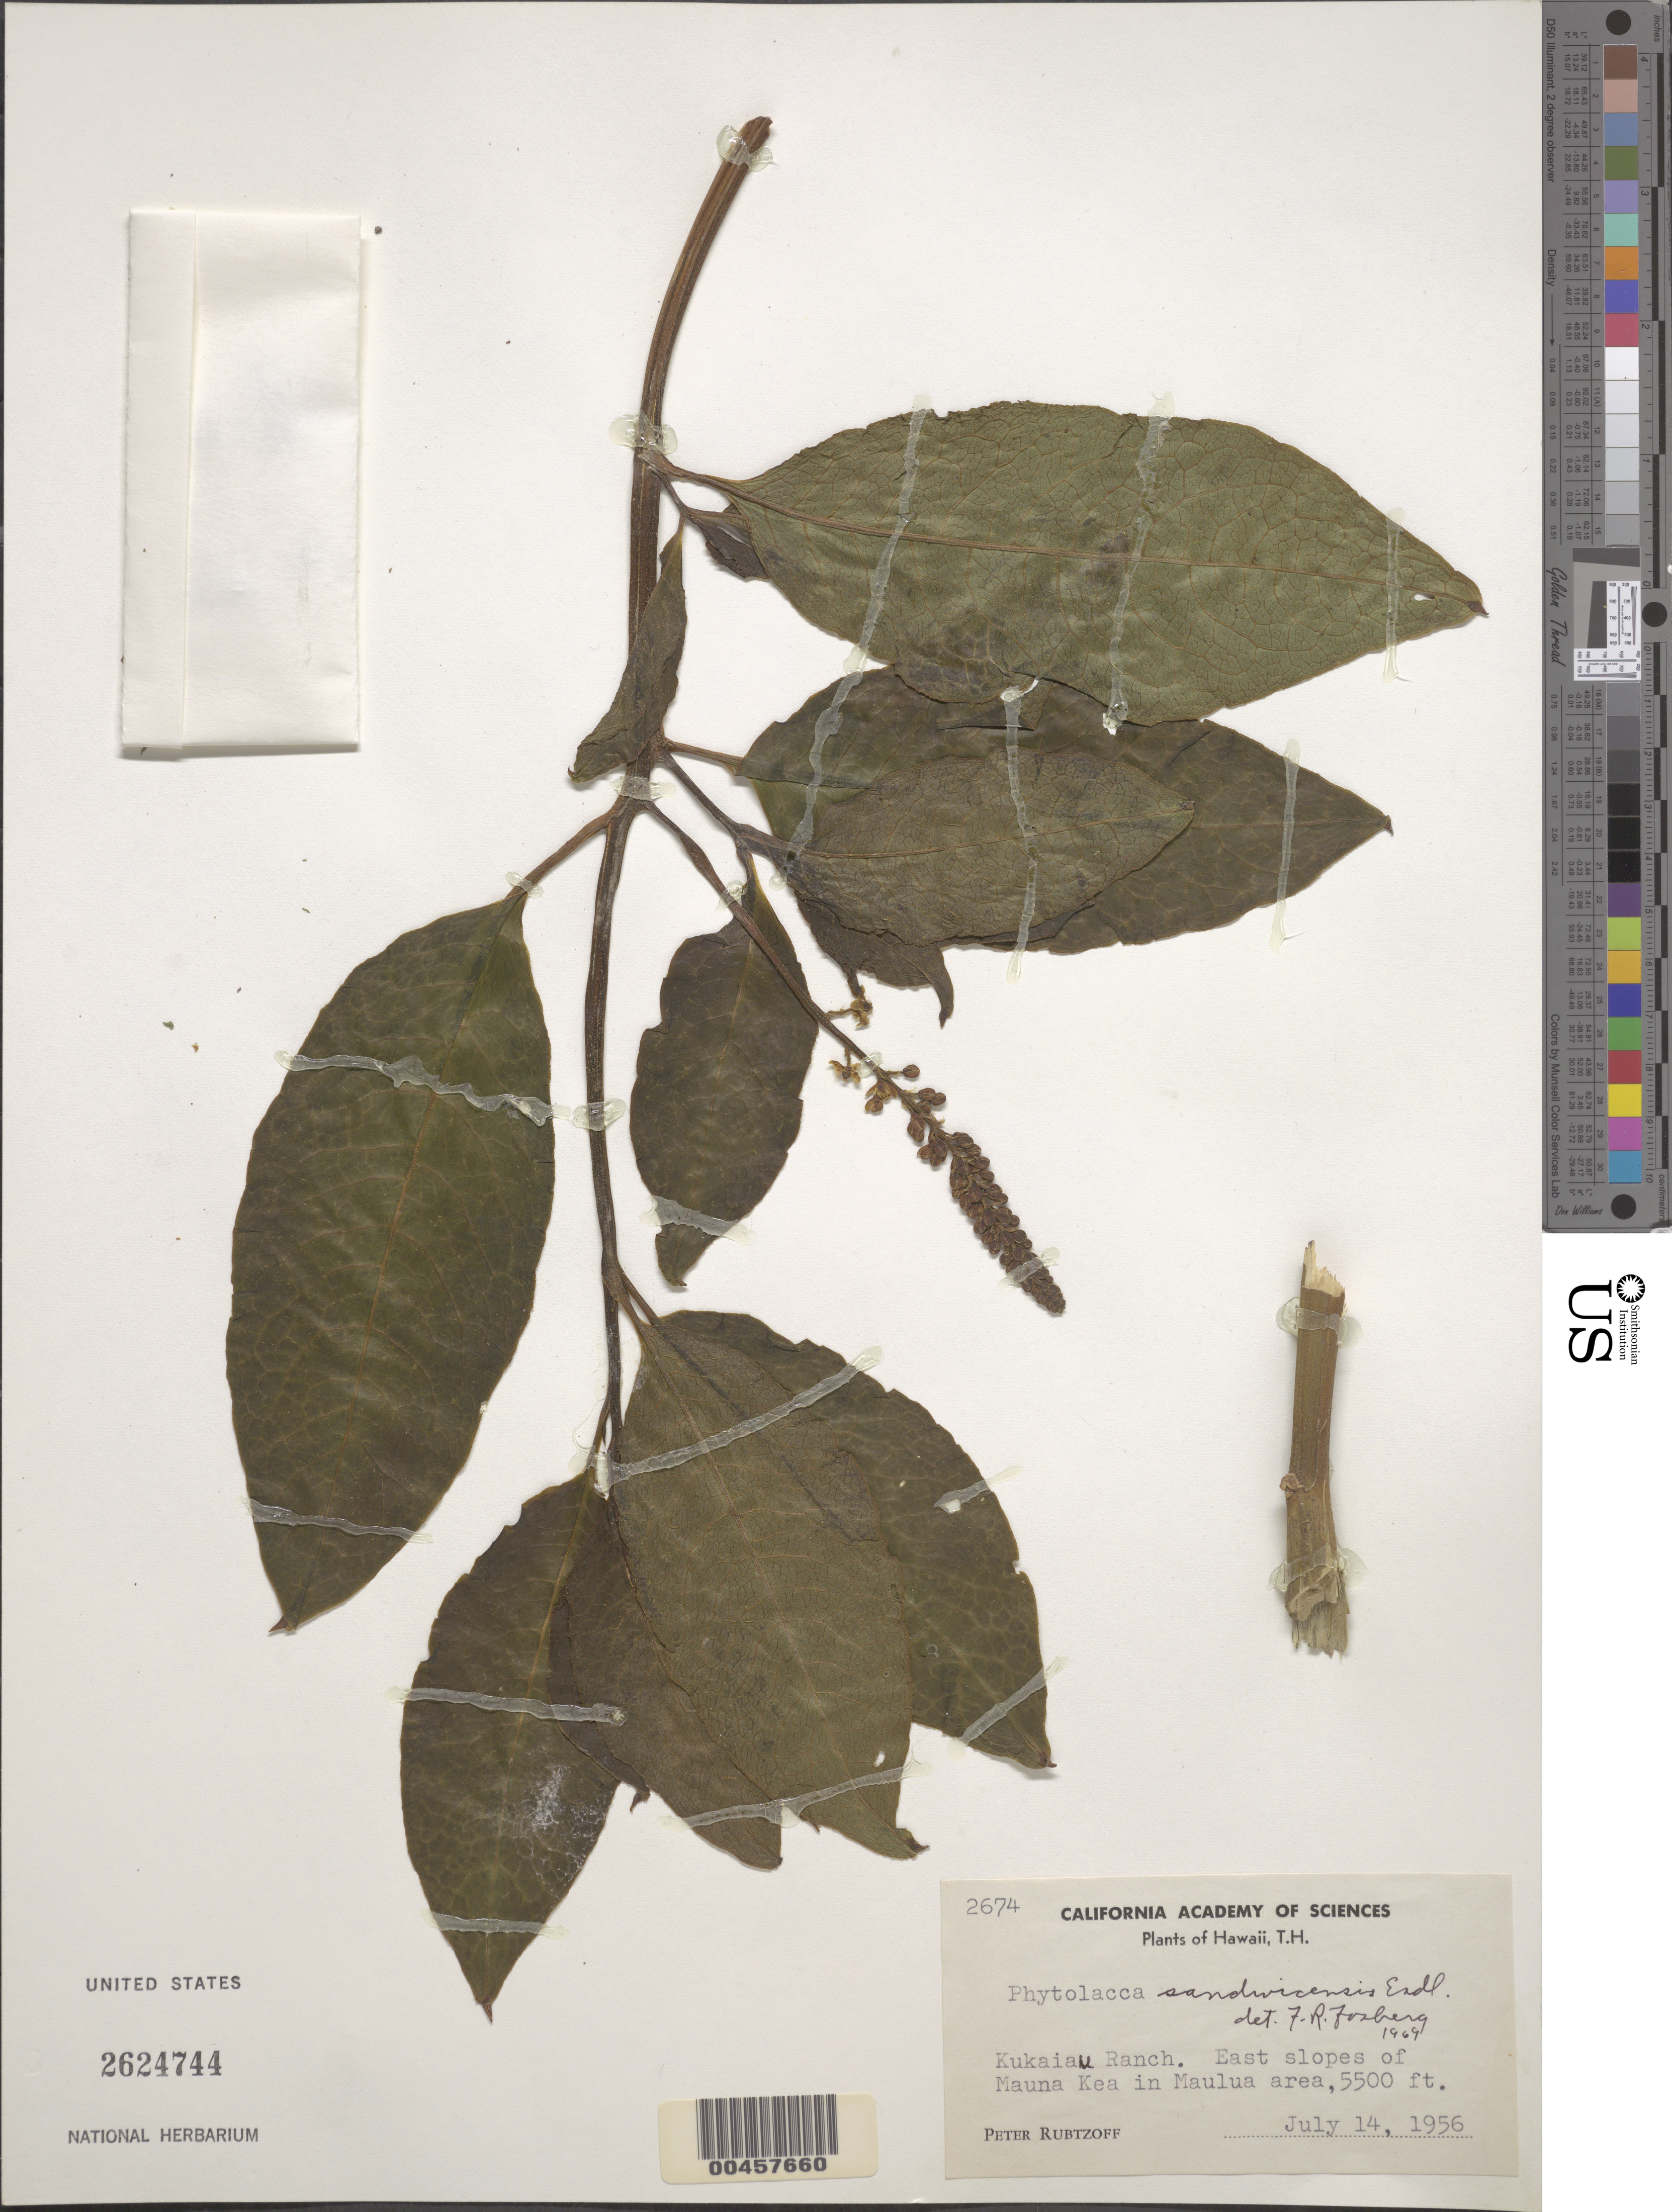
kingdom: Plantae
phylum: Tracheophyta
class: Magnoliopsida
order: Caryophyllales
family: Phytolaccaceae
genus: Phytolacca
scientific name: Phytolacca sandwicensis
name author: Endl.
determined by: Fosberg, F. R.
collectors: P. Rubtzoff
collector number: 2674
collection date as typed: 14 Jul 1956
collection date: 1956-07-14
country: United States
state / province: Hawaii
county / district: Hawaii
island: Hawaii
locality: Kukaiau Ranch. East slopes of Mauna Kea in Maulua area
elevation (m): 1676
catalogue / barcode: US 2624744